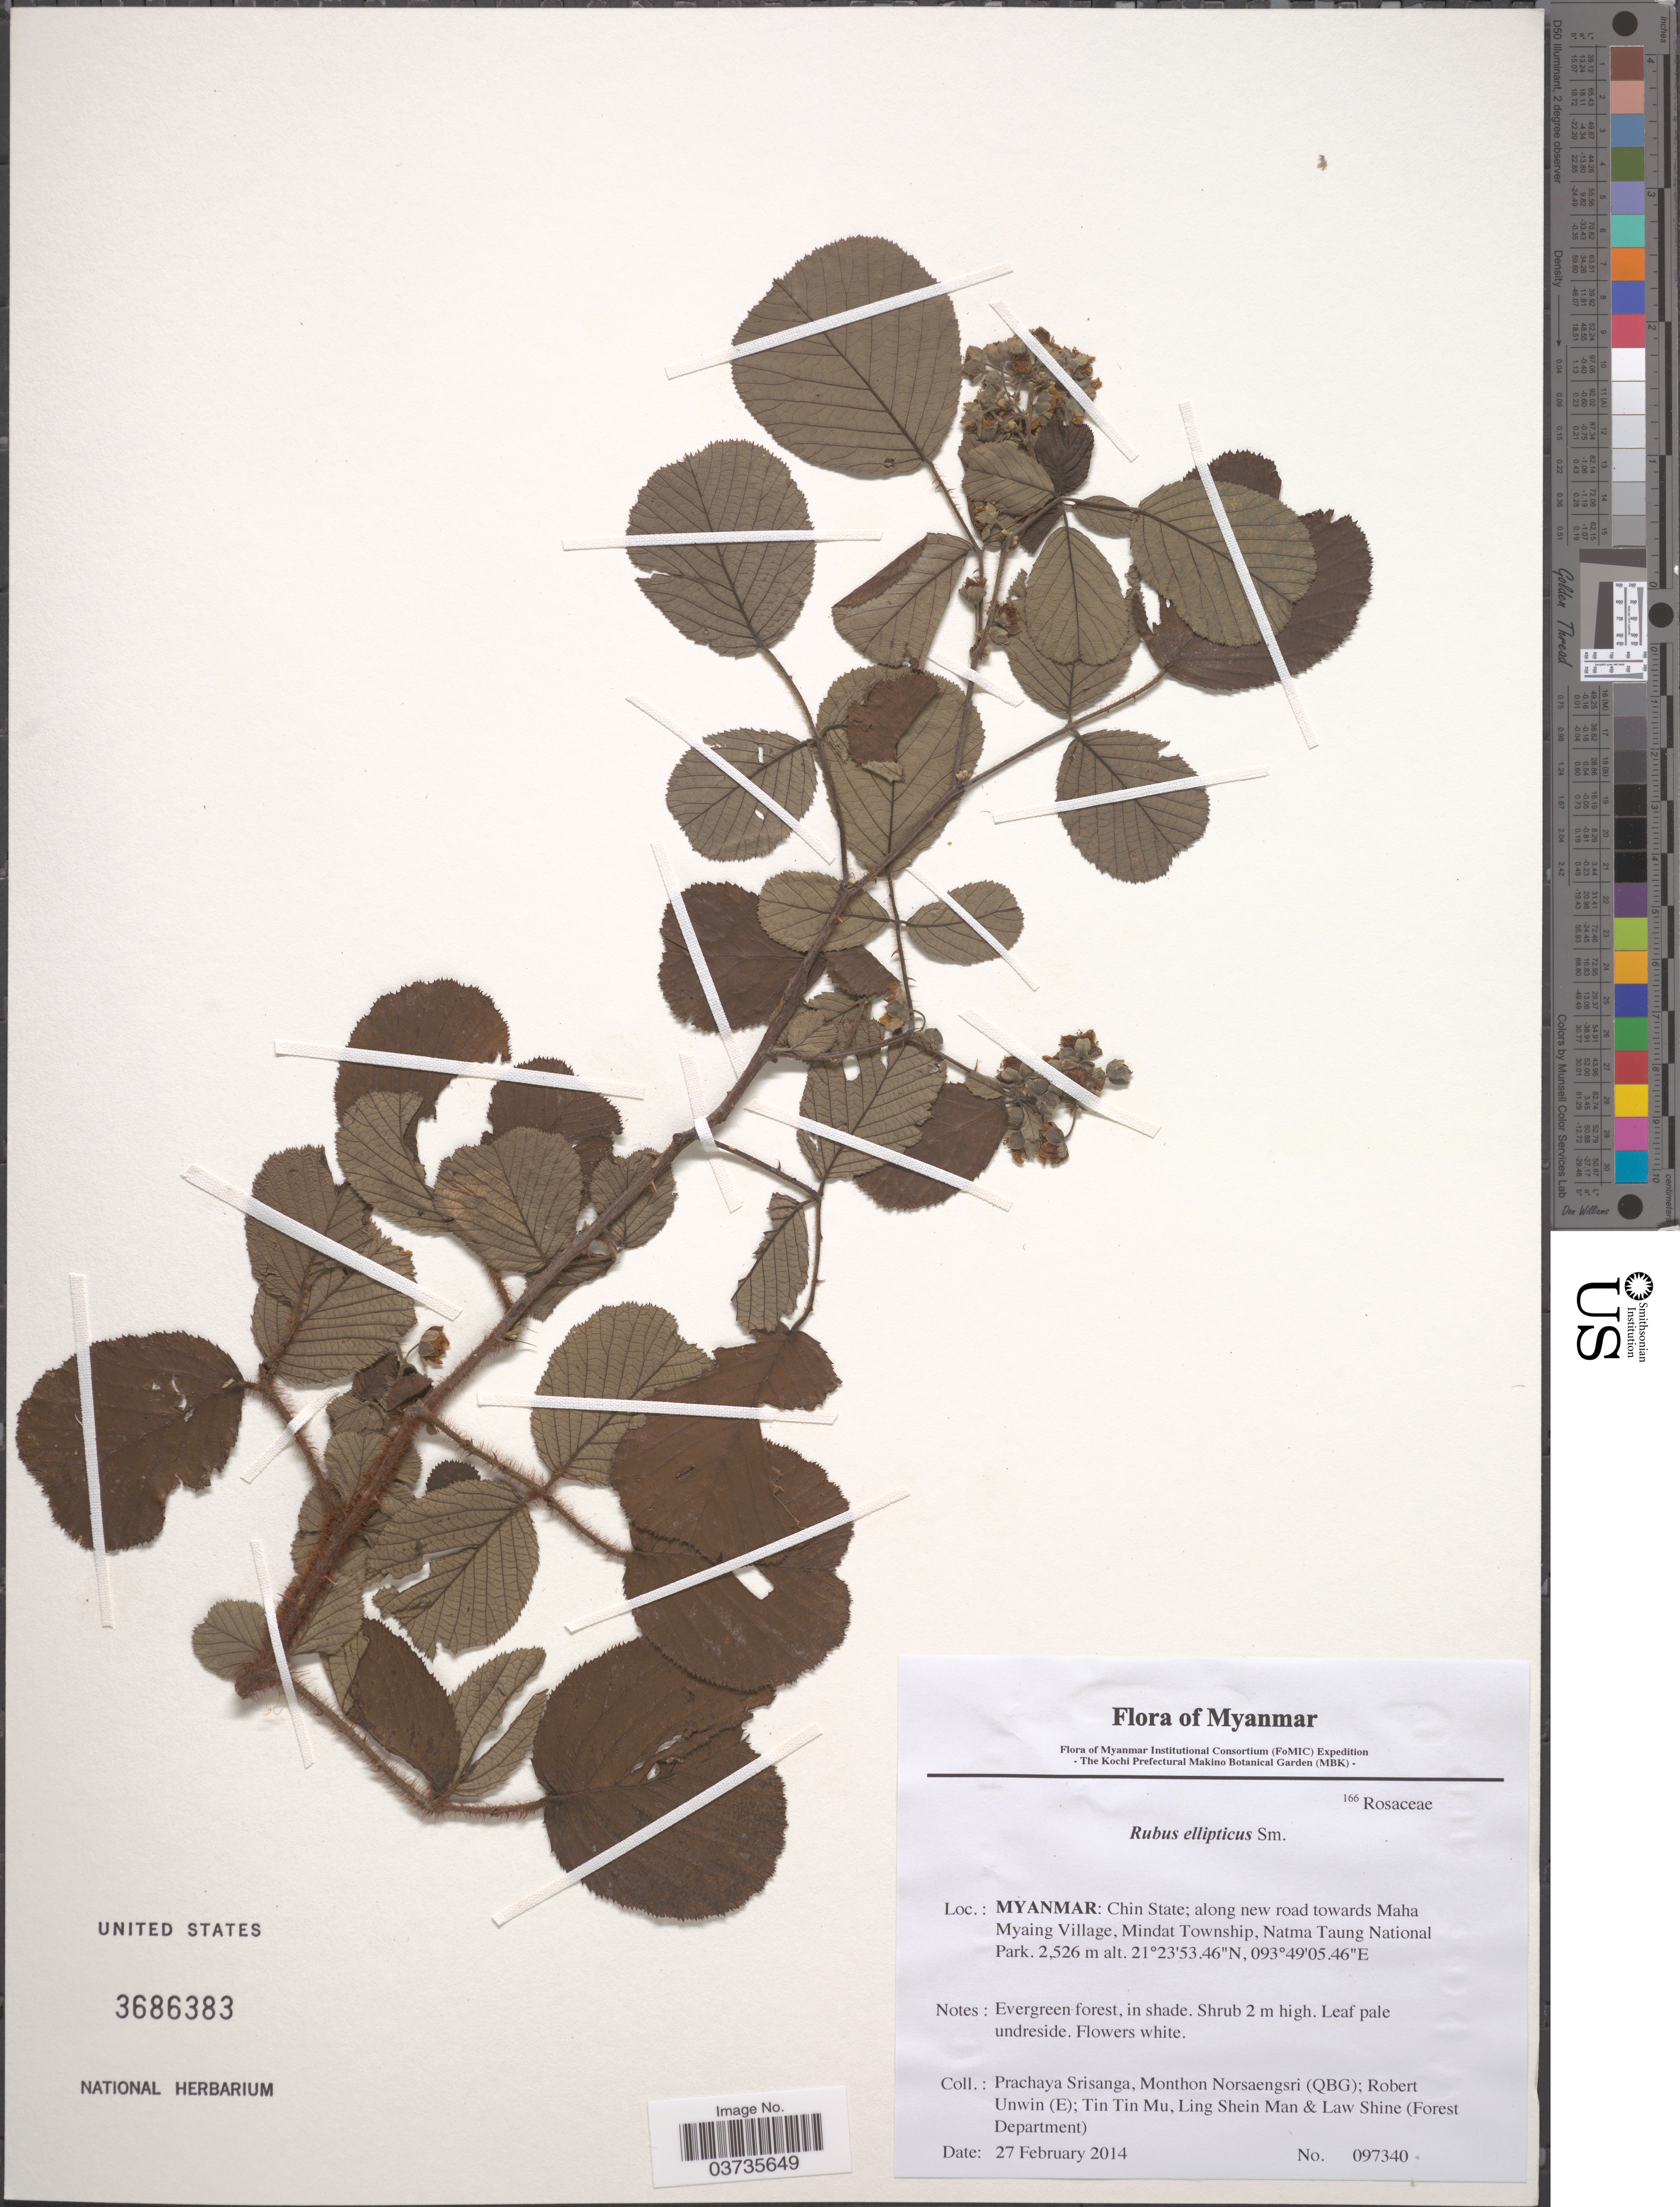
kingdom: Plantae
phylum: Tracheophyta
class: Magnoliopsida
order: Rosales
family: Rosaceae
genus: Rubus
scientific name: Rubus ellipticus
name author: Sm.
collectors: P. Srisanga, M. Norsaengsri, R. Unwin, Tin Tin Mu & et al.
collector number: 097340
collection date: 2014-02-27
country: Myanmar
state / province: Chin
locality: Chin State; along new road towards Maha Myaing Village, Mindat Township, Natma Taung National Park.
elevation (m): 2526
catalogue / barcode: US 3686383